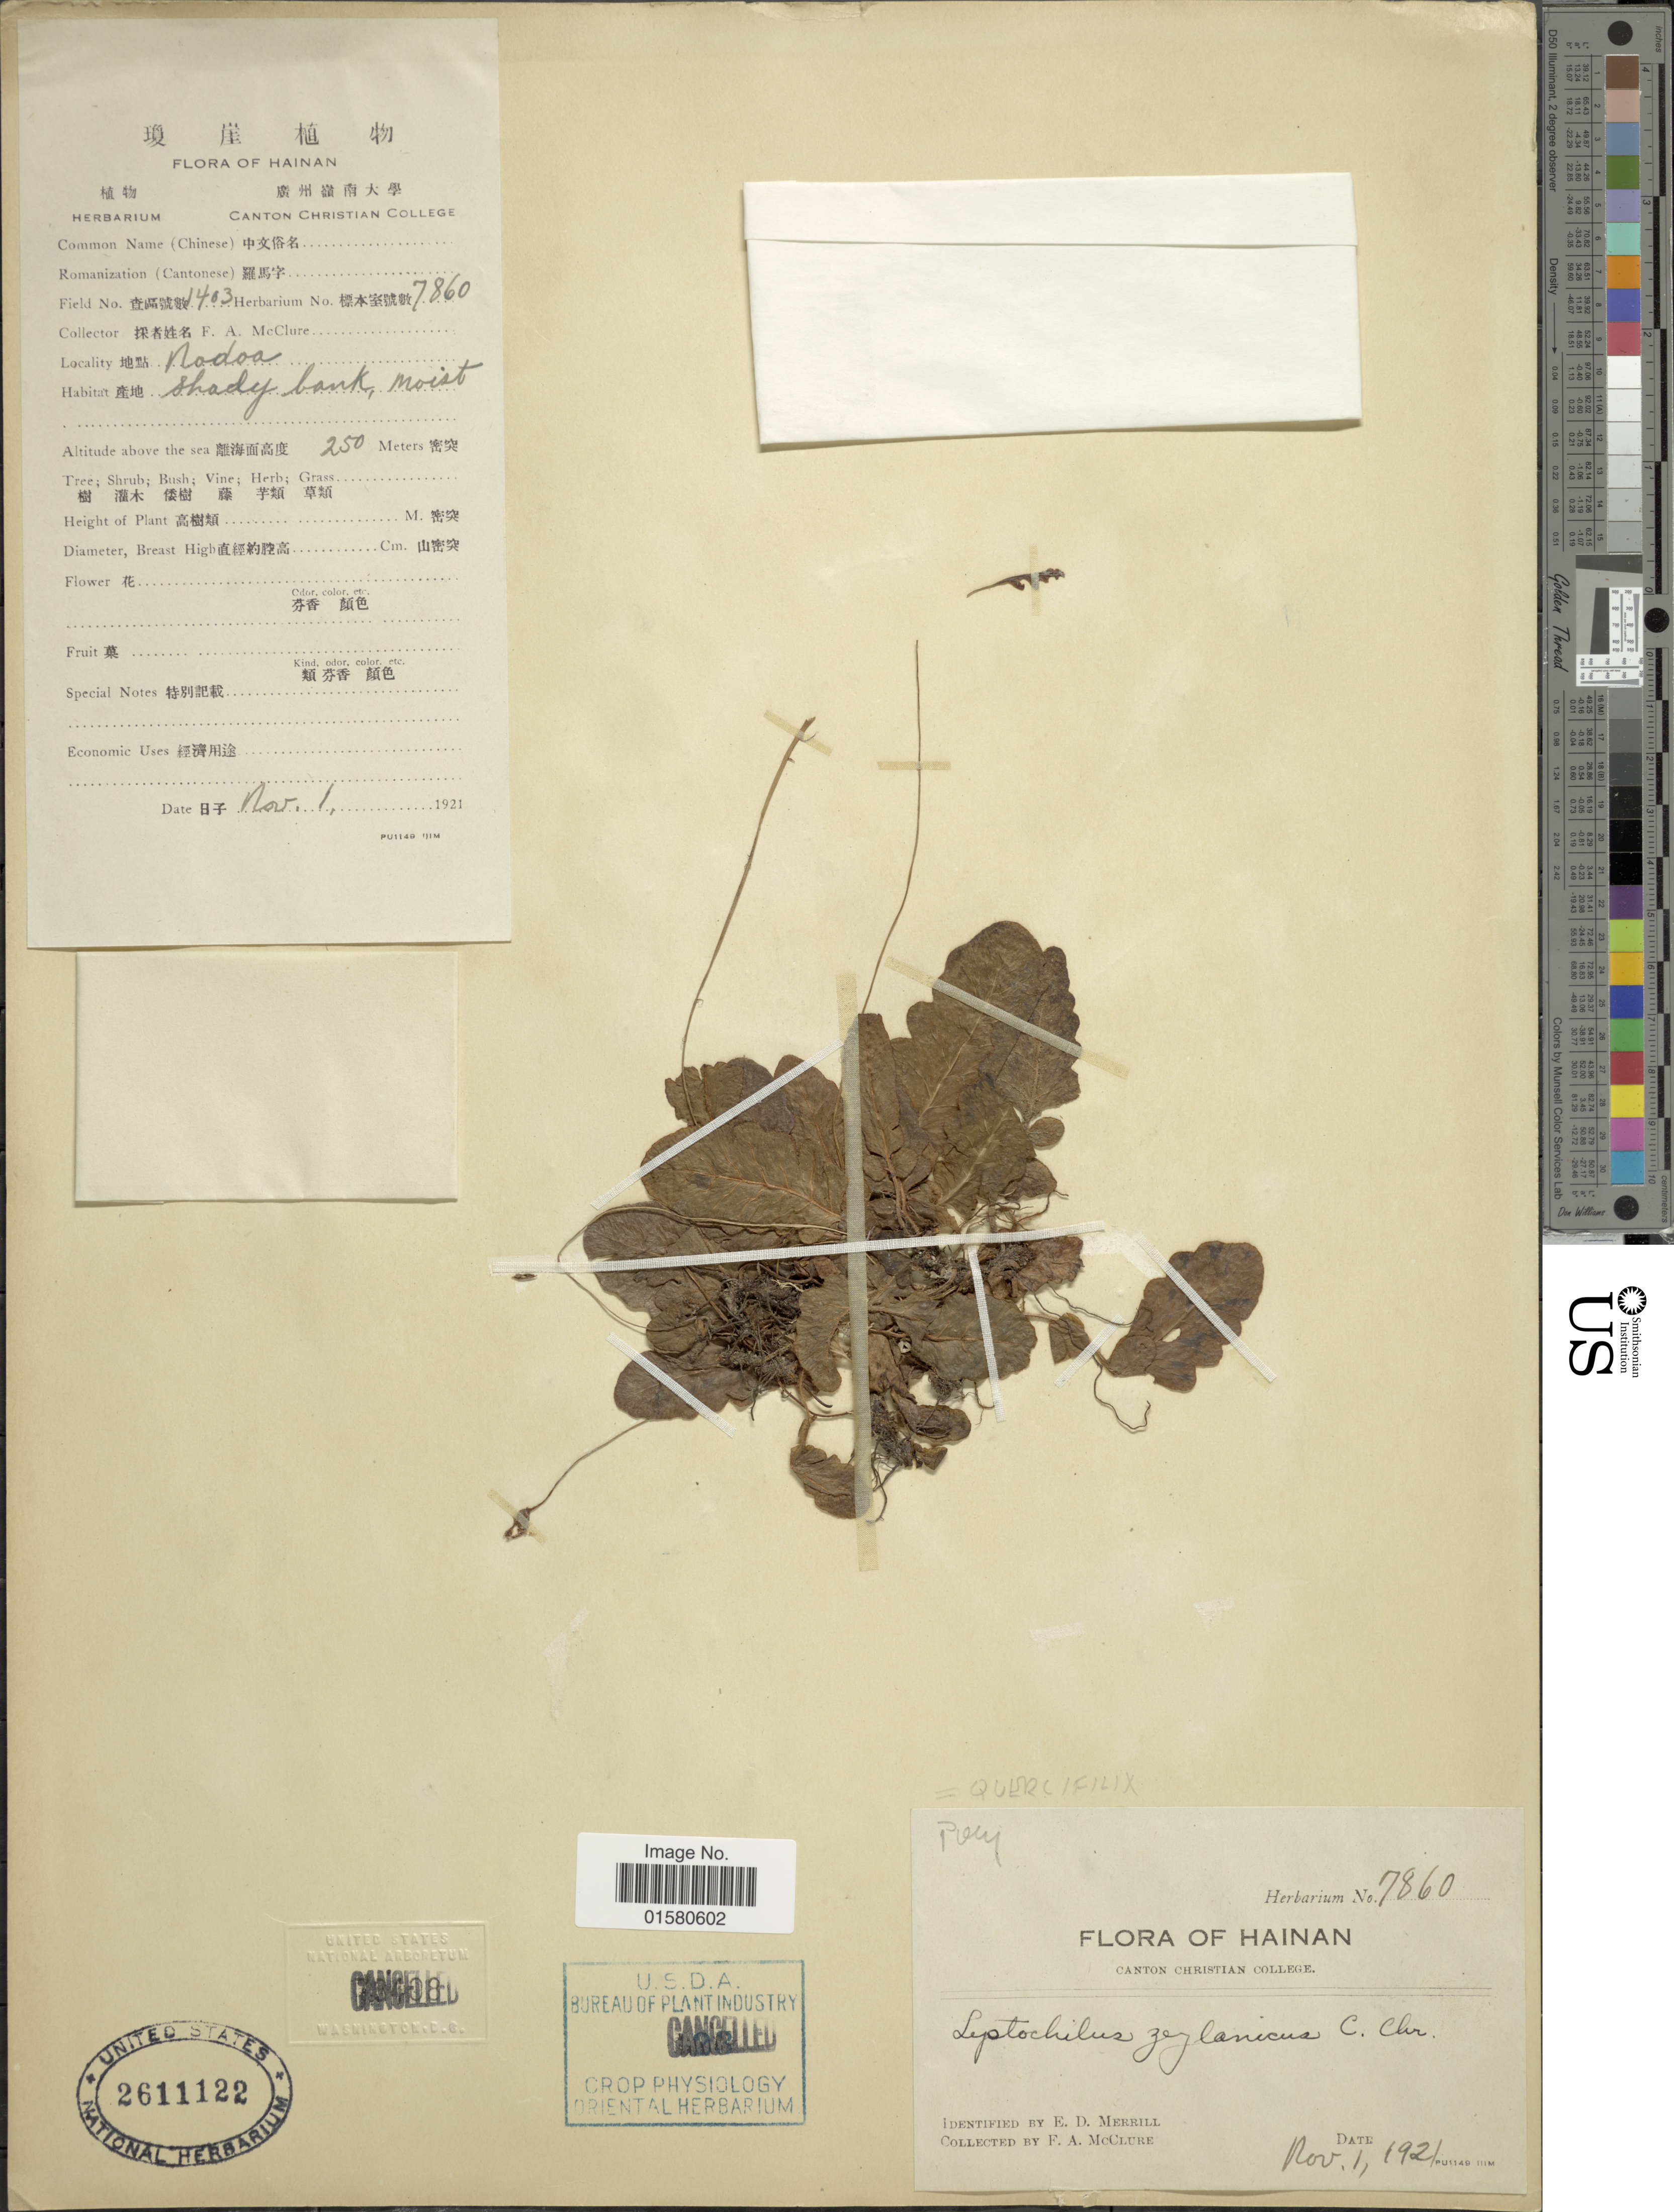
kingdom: Plantae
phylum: Tracheophyta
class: Polypodiopsida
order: Polypodiales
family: Tectariaceae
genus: Tectaria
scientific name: Tectaria zeilanica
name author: (Houtt.) Sledge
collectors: F. A. McClure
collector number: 7860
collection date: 1921-01-01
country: China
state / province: Hainan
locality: Nodoa, shady bank moist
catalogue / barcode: US 2611122